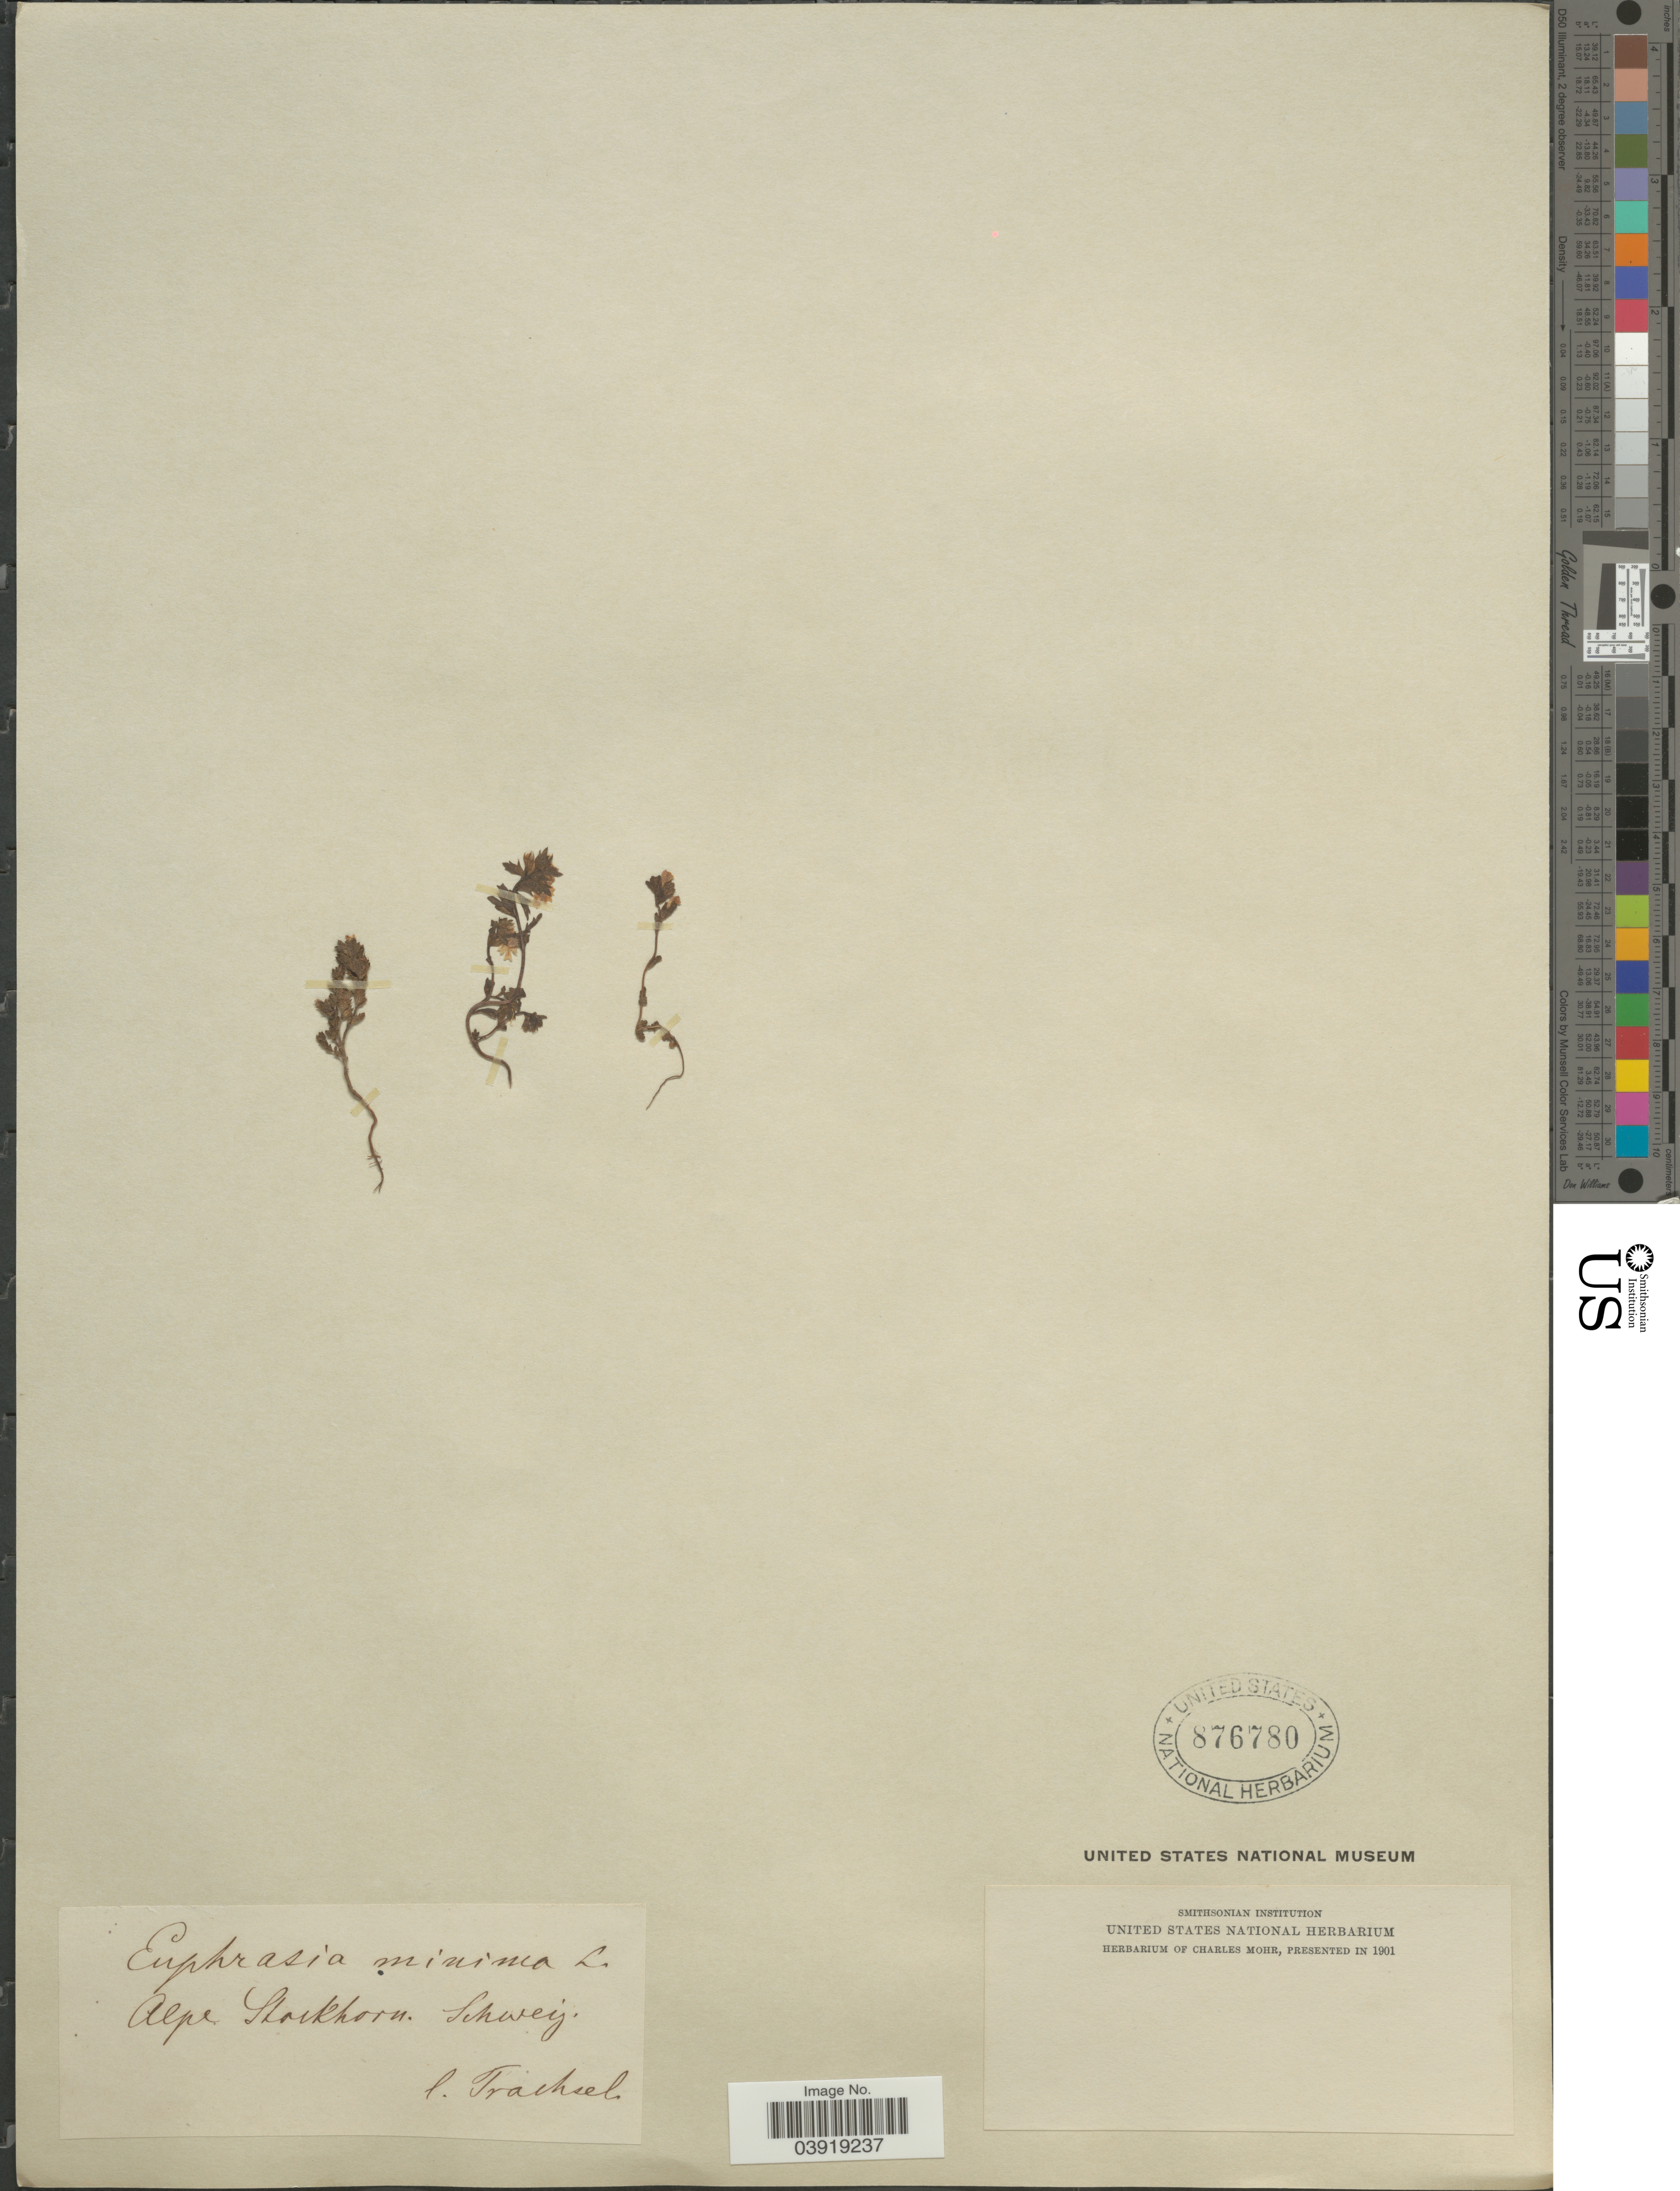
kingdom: Plantae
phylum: Tracheophyta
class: Magnoliopsida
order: Lamiales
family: Orobanchaceae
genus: Euphrasia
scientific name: Euphrasia minima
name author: Schloss.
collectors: Trachsel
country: Switzerland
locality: Alpe Stockhorn. Schweiz.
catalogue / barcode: US 876780